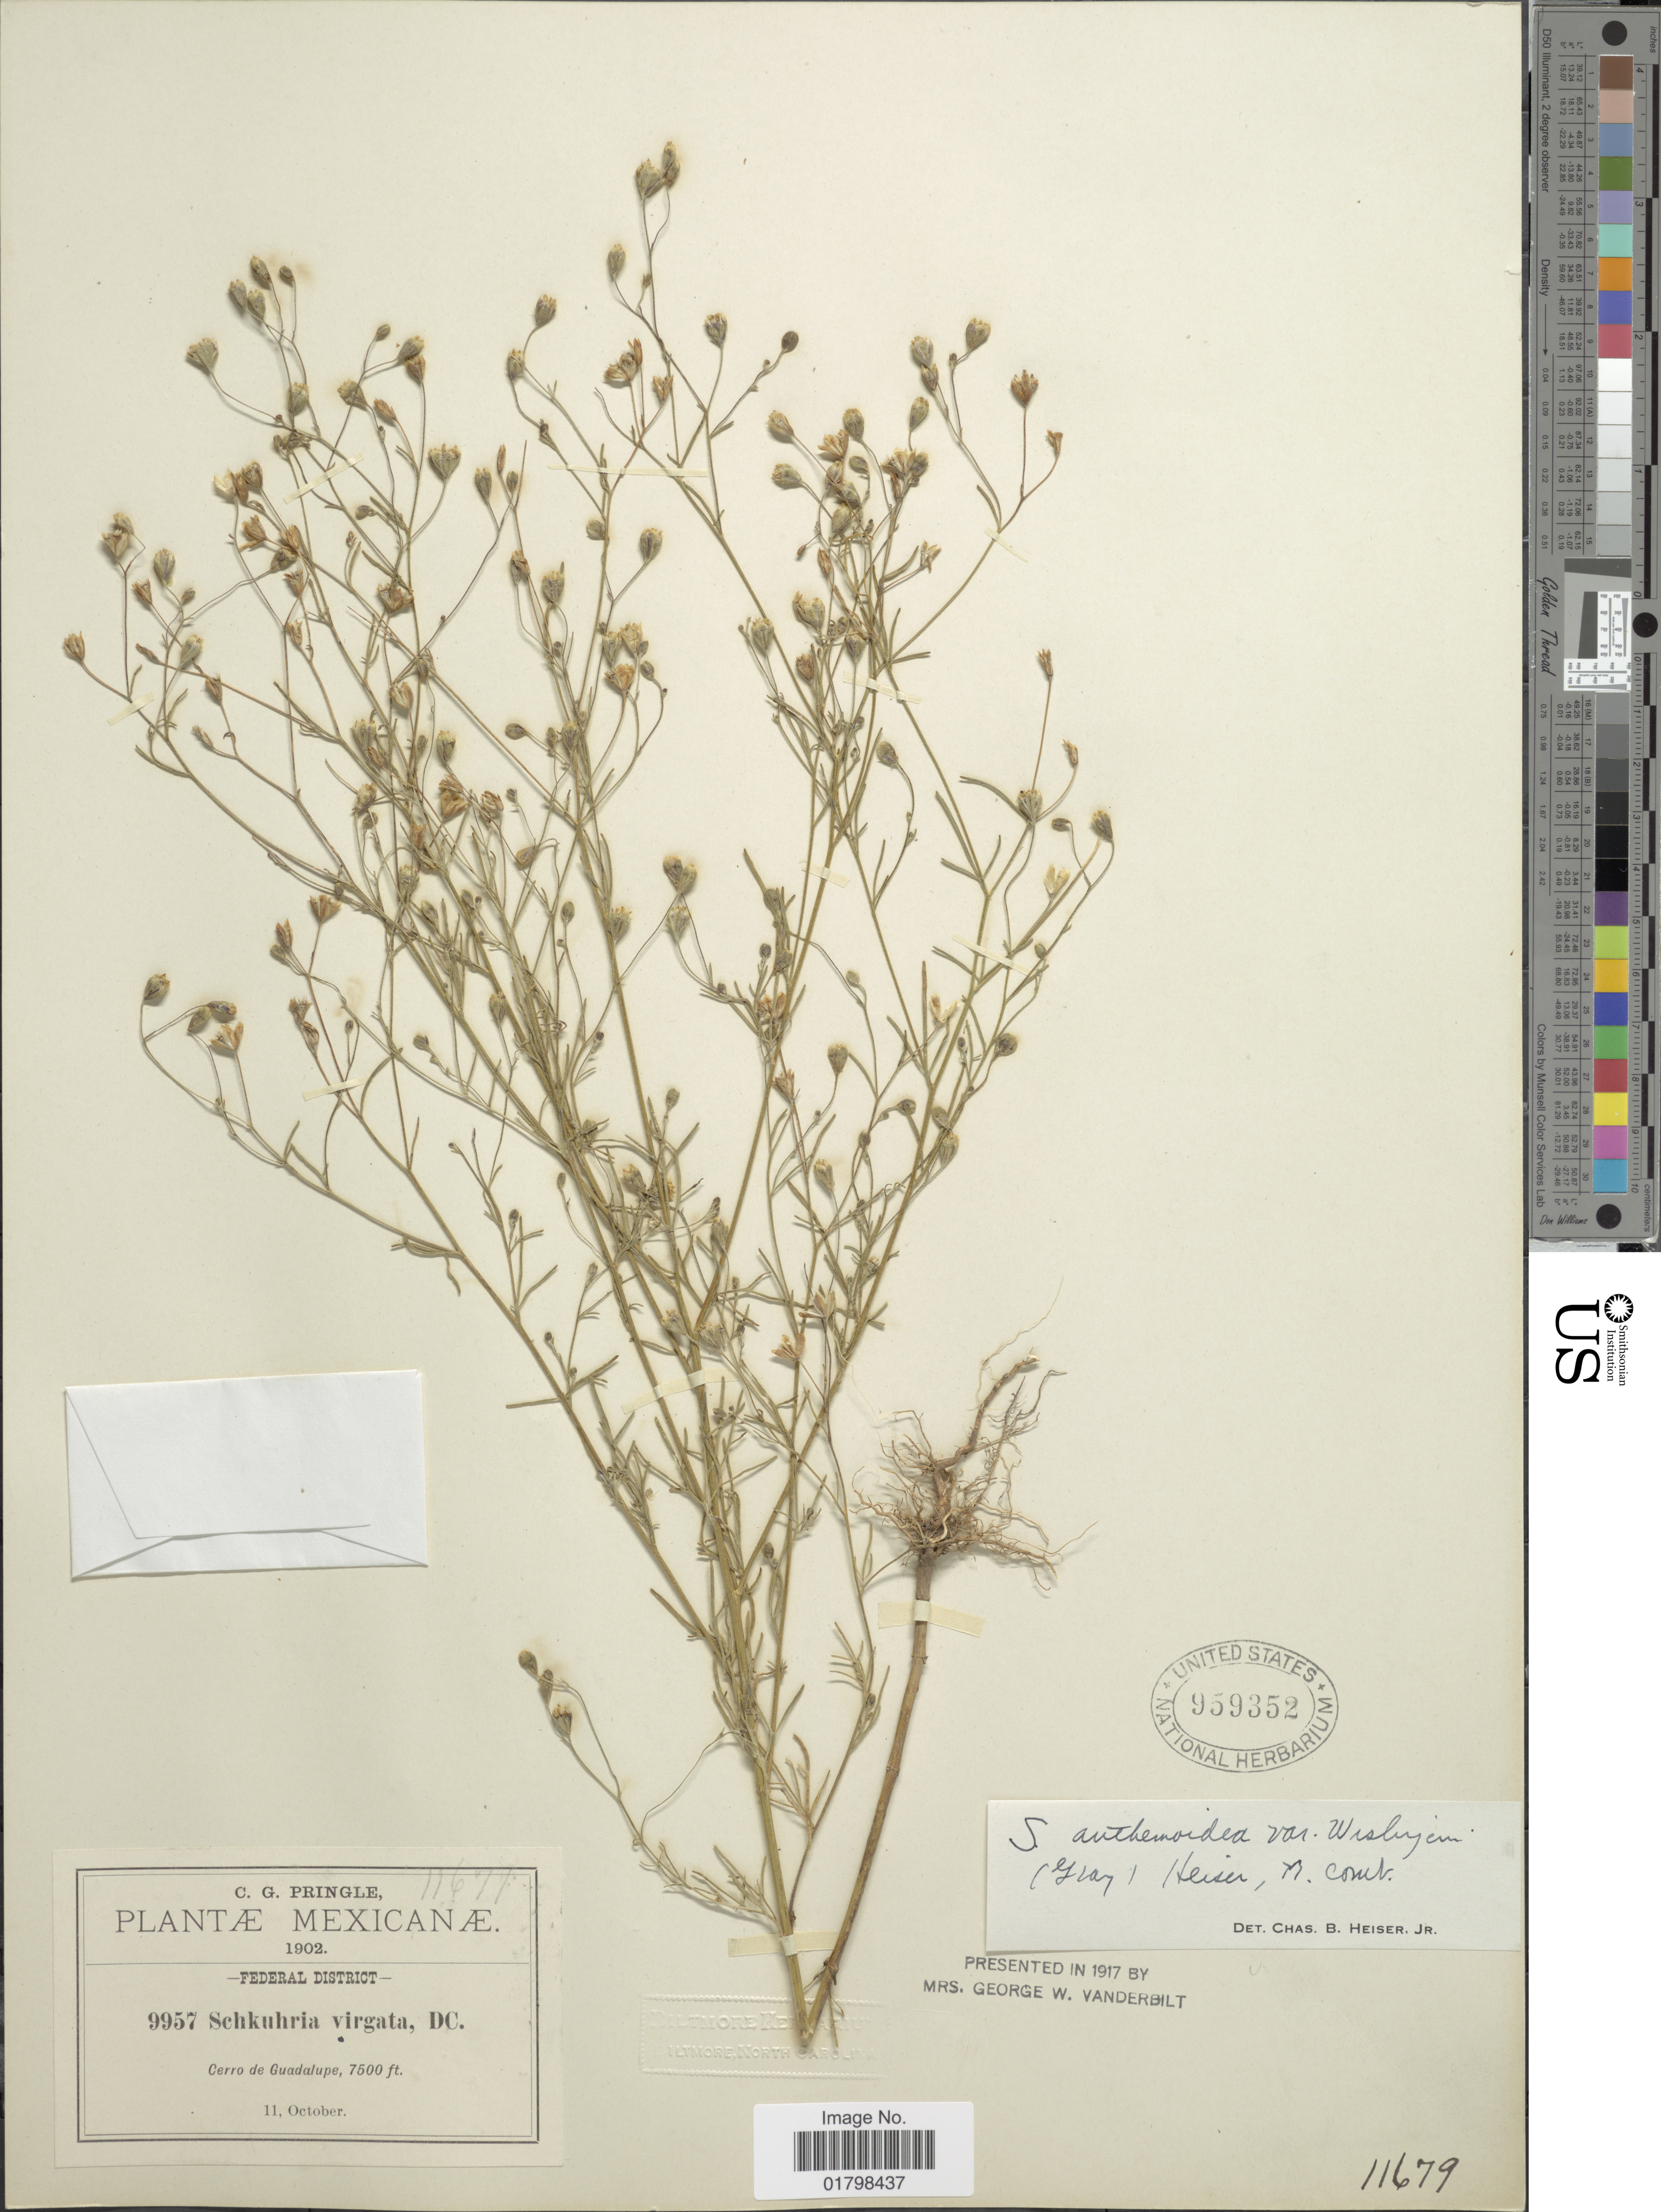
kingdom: Plantae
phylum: Tracheophyta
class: Magnoliopsida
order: Asterales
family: Asteraceae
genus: Schkuhria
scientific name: Schkuhria wislizeni var. wislizeni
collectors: C. G. Pringle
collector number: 9957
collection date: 1902-10-11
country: Mexico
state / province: Distrito Federal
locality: Cerro de Guadalupe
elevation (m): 2286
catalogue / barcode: US 959352